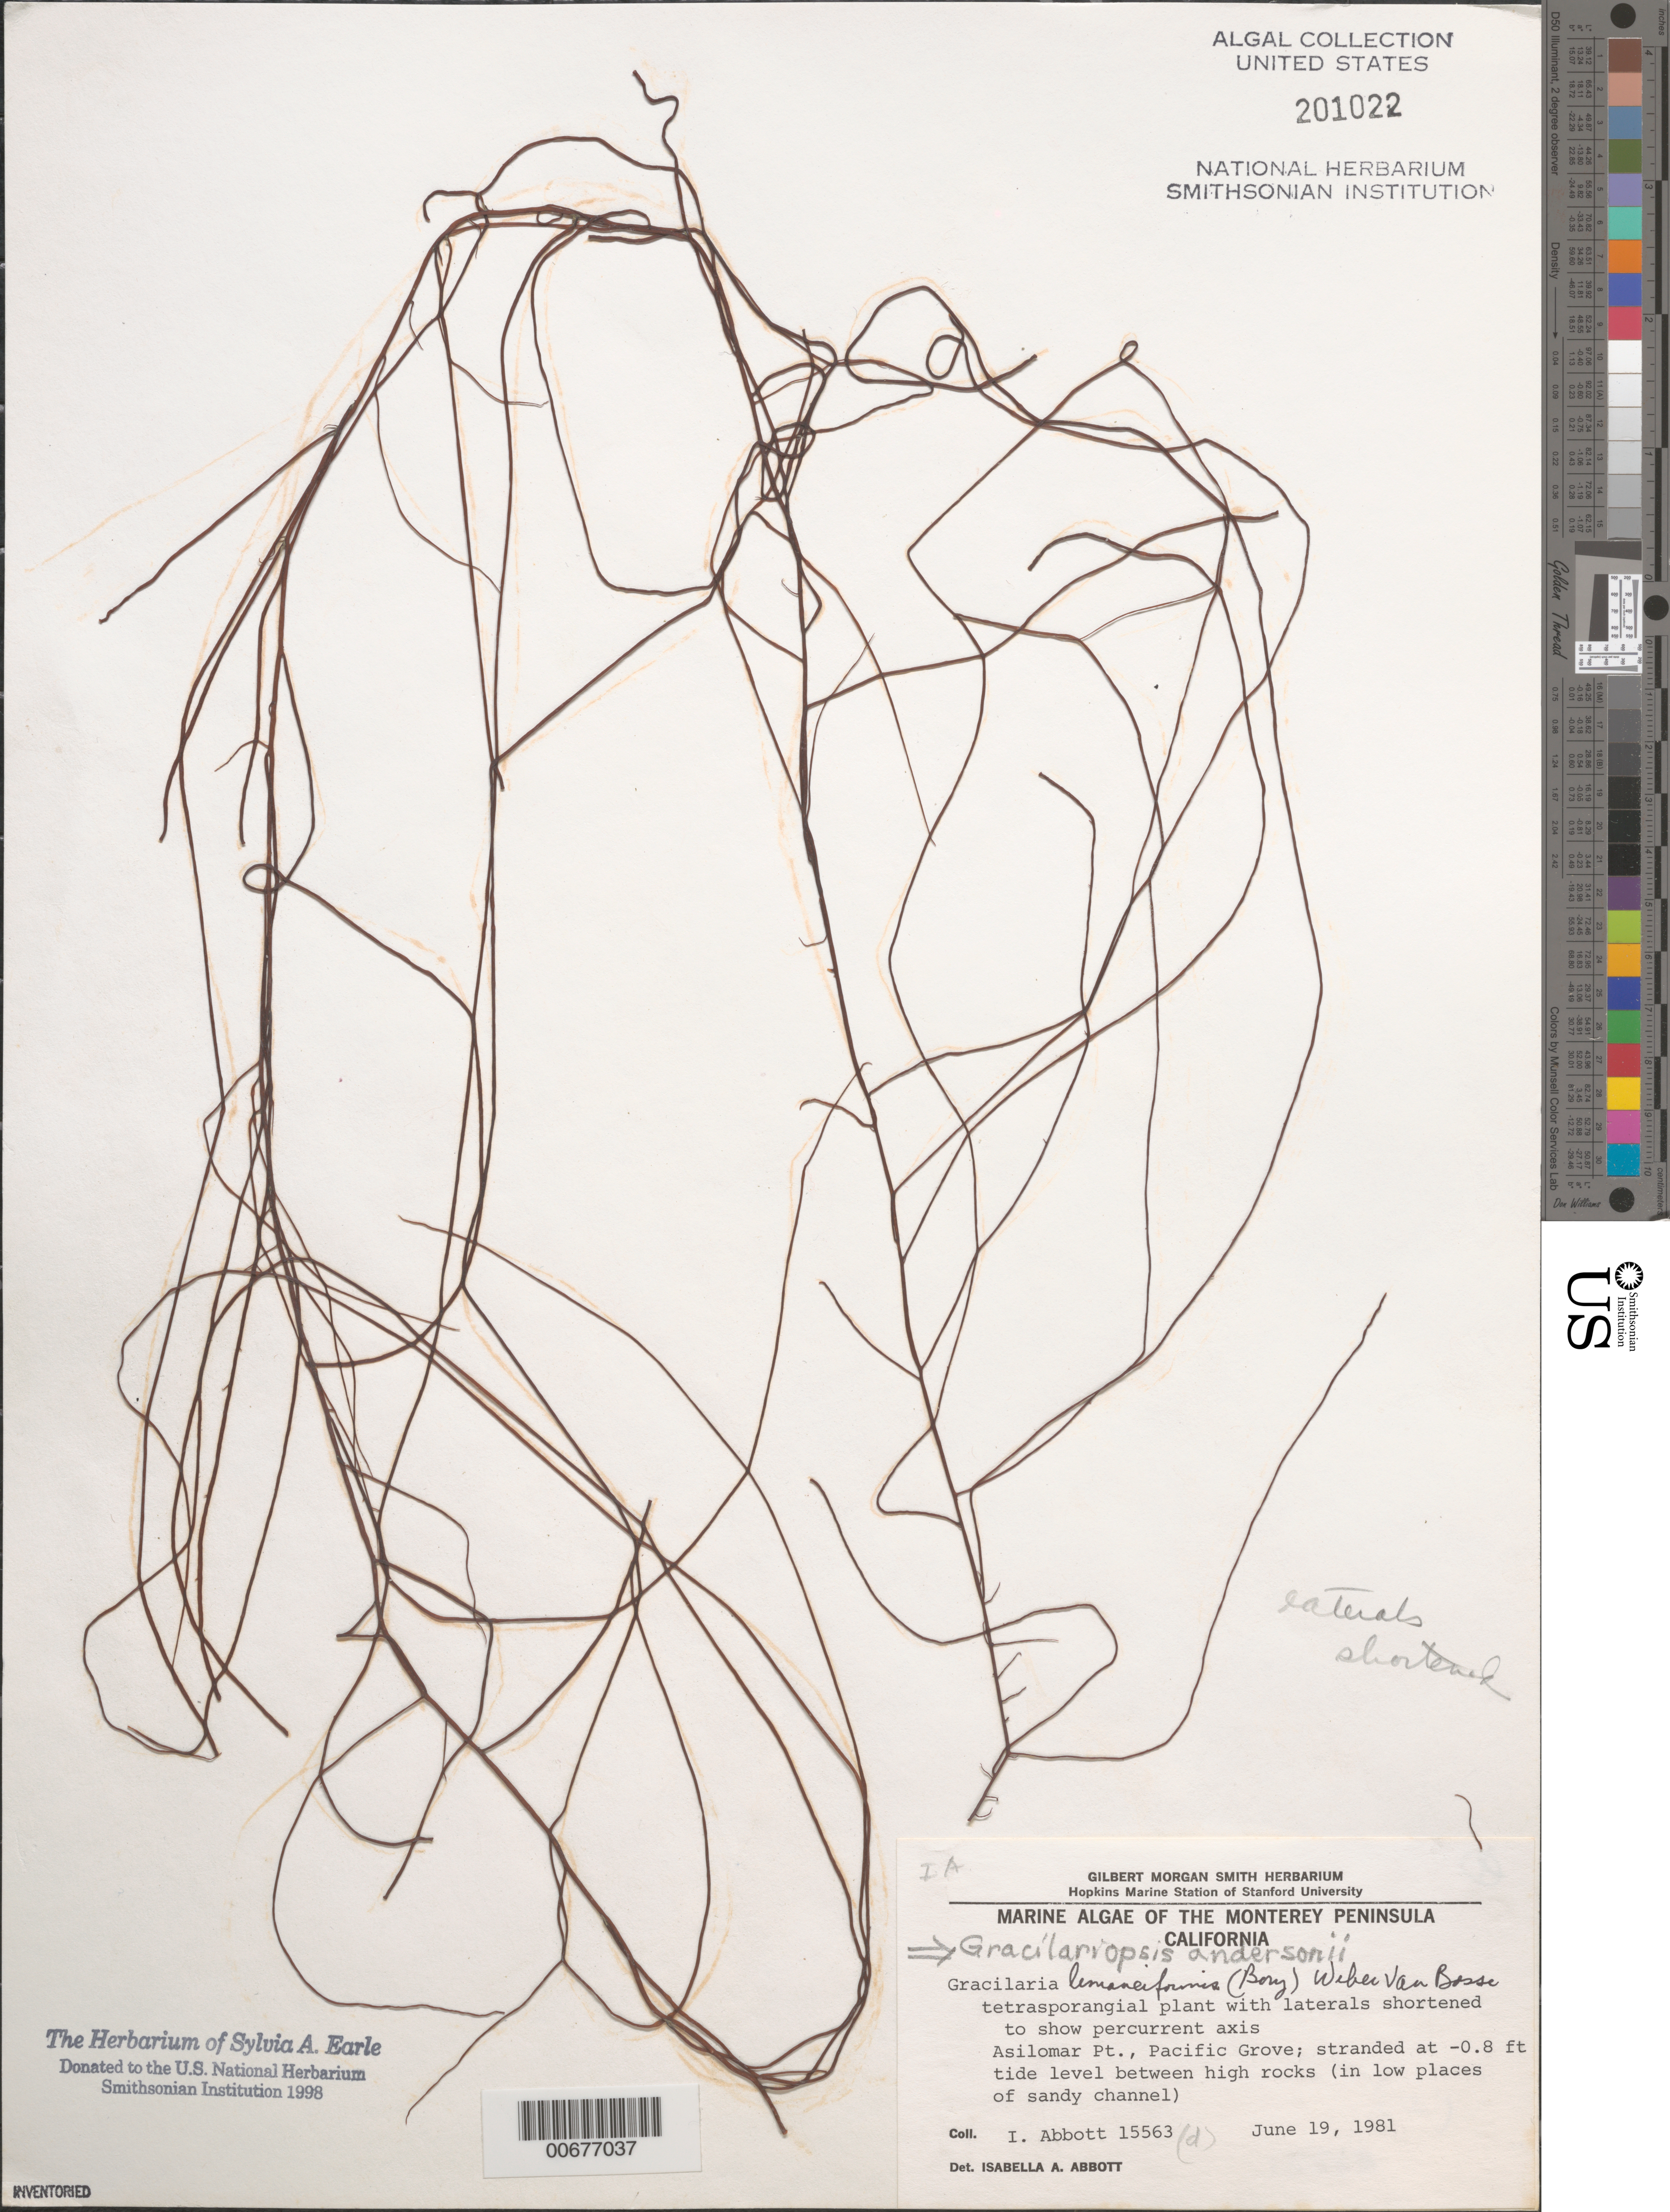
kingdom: Plantae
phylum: Rhodophyta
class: Florideophyceae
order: Gracilariales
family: Gracilariaceae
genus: Gracilariopsis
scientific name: Gracilariopsis andersonii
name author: (Grunow) E.Y. Dawson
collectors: I. A. Abbott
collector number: IAA 15563d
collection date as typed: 19 Jun 1981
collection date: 1981-06-19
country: United States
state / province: California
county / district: Monterey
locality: Asilomar Point, Pacific Grove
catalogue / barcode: US 201022